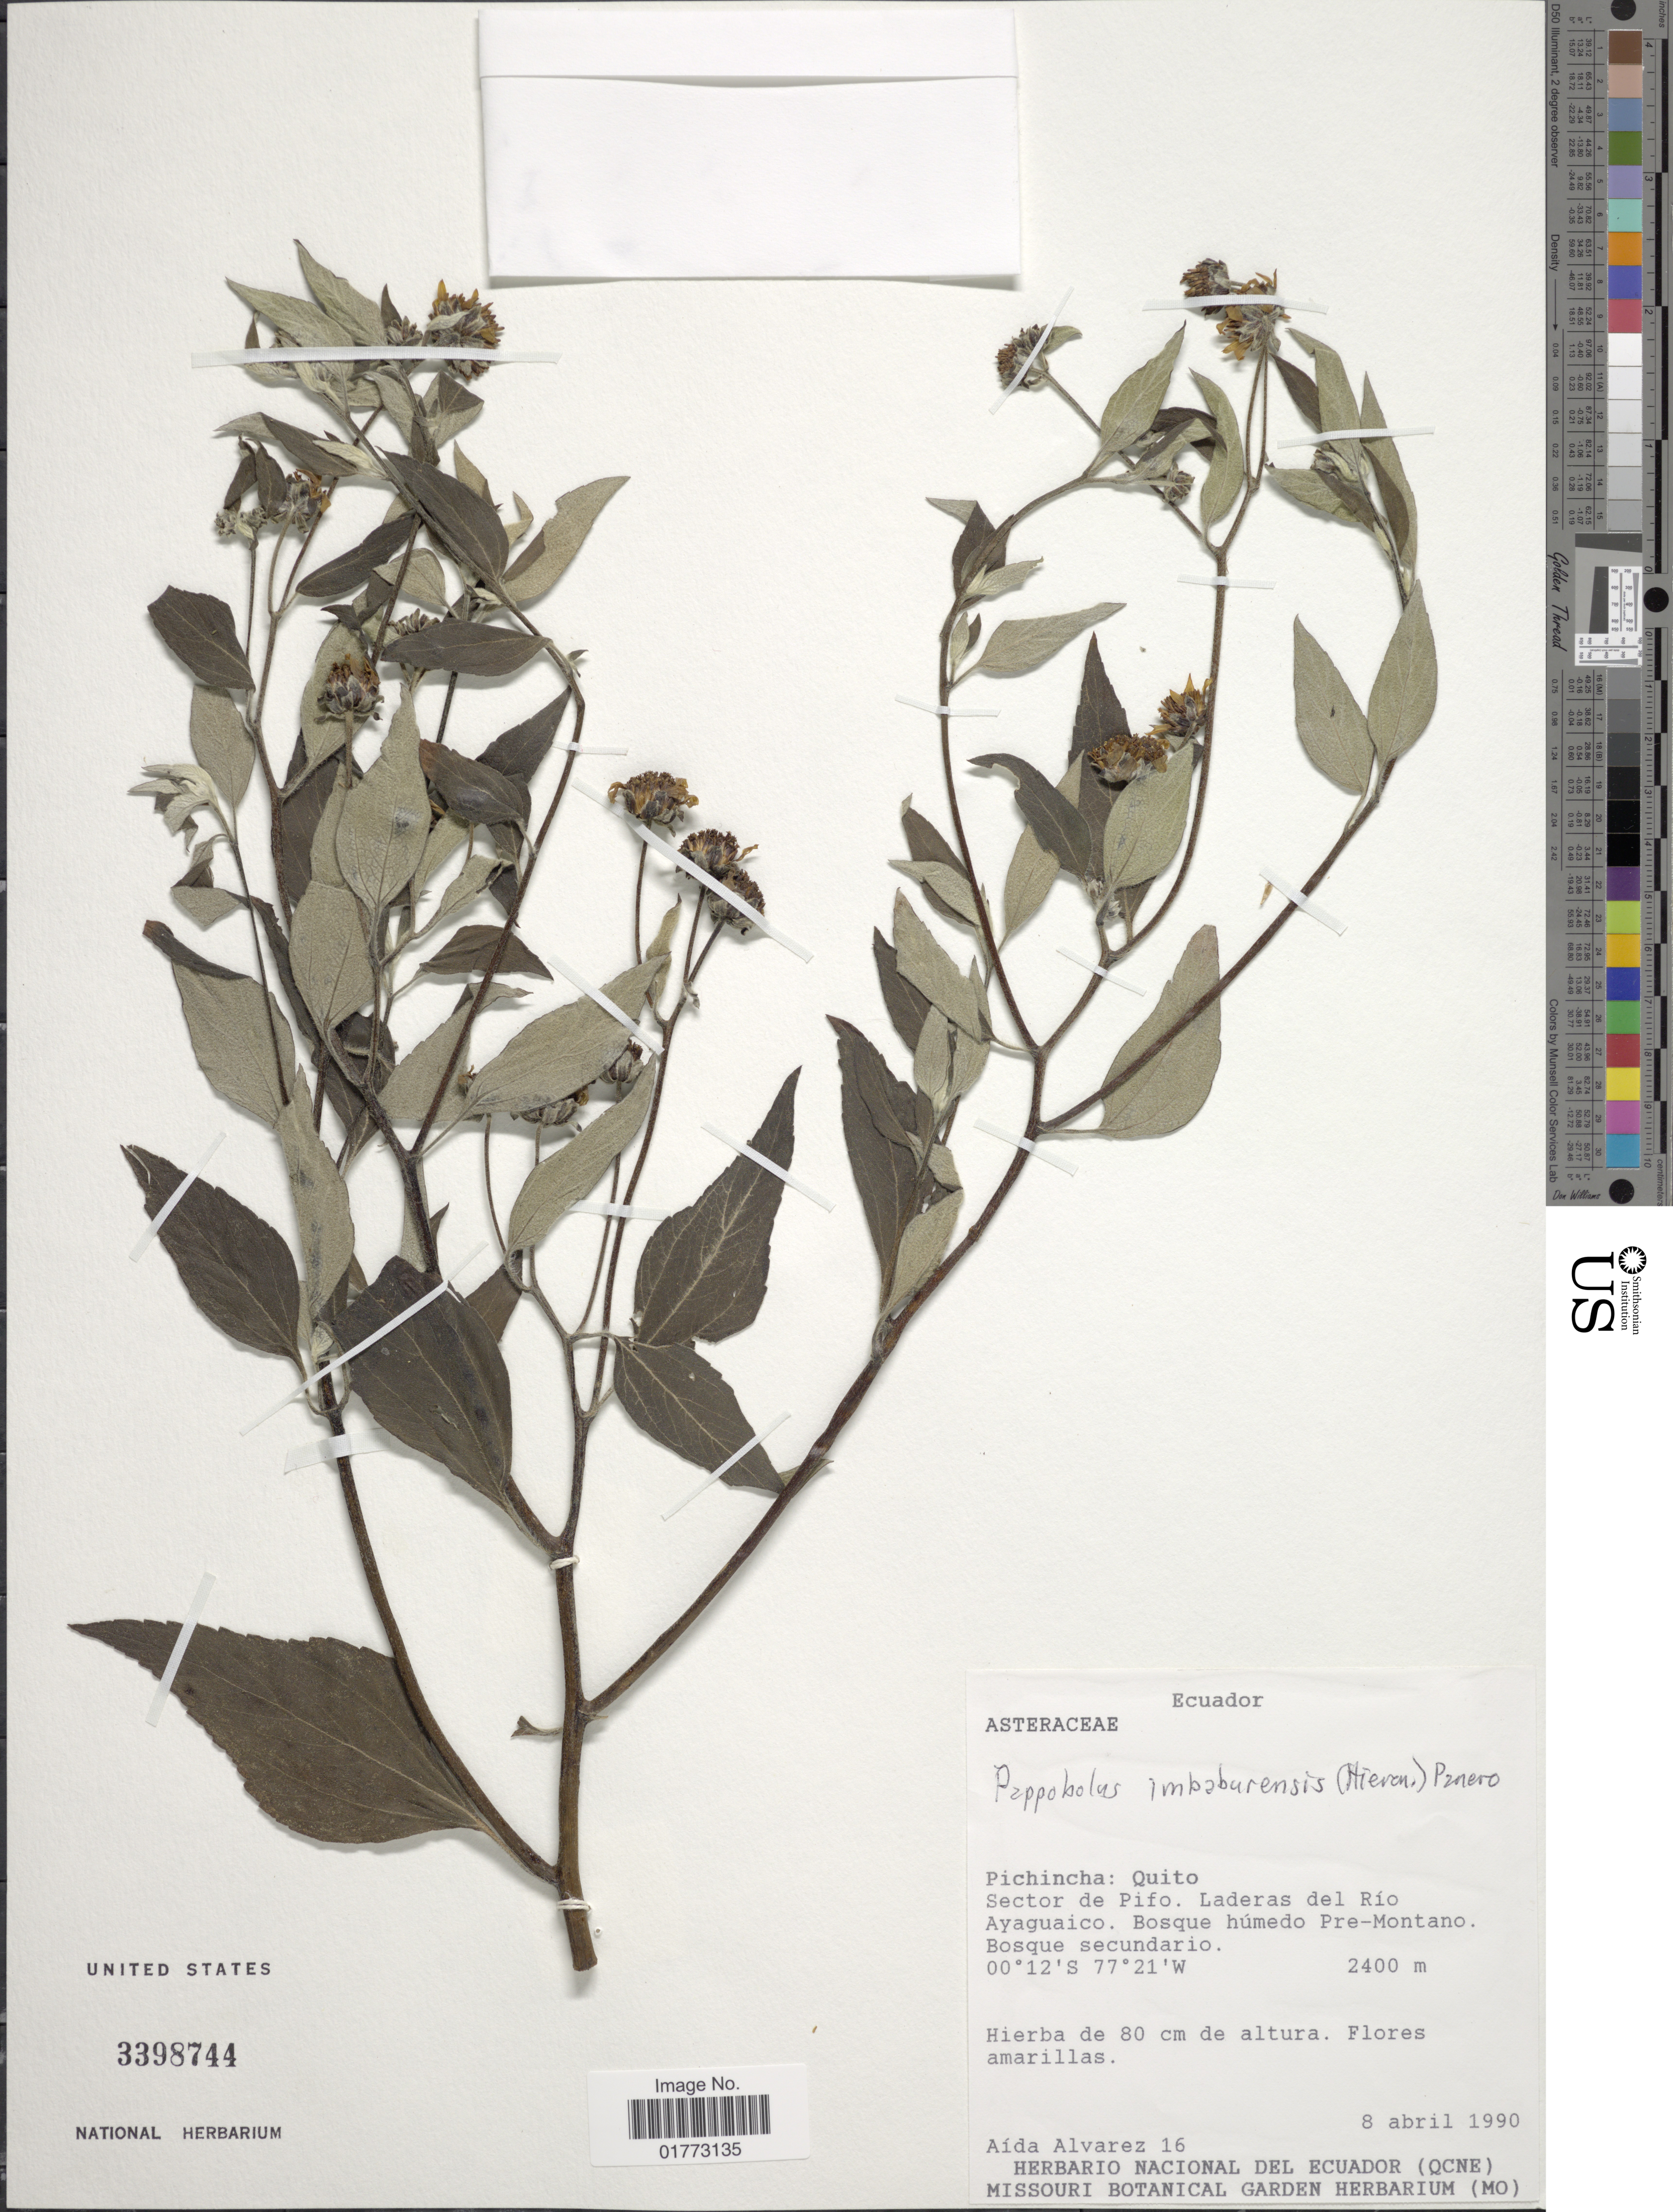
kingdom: Plantae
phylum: Tracheophyta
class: Magnoliopsida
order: Asterales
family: Asteraceae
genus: Pappobolus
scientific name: Pappobolus imbaburensis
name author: (Hieron.) Panero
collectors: A. Alvarez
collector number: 16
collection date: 1990-04-08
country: Ecuador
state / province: Pichincha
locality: Quito, Sector de ppifo, Laderas del Rio Ayaguaico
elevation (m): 2400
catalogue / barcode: US 3398744